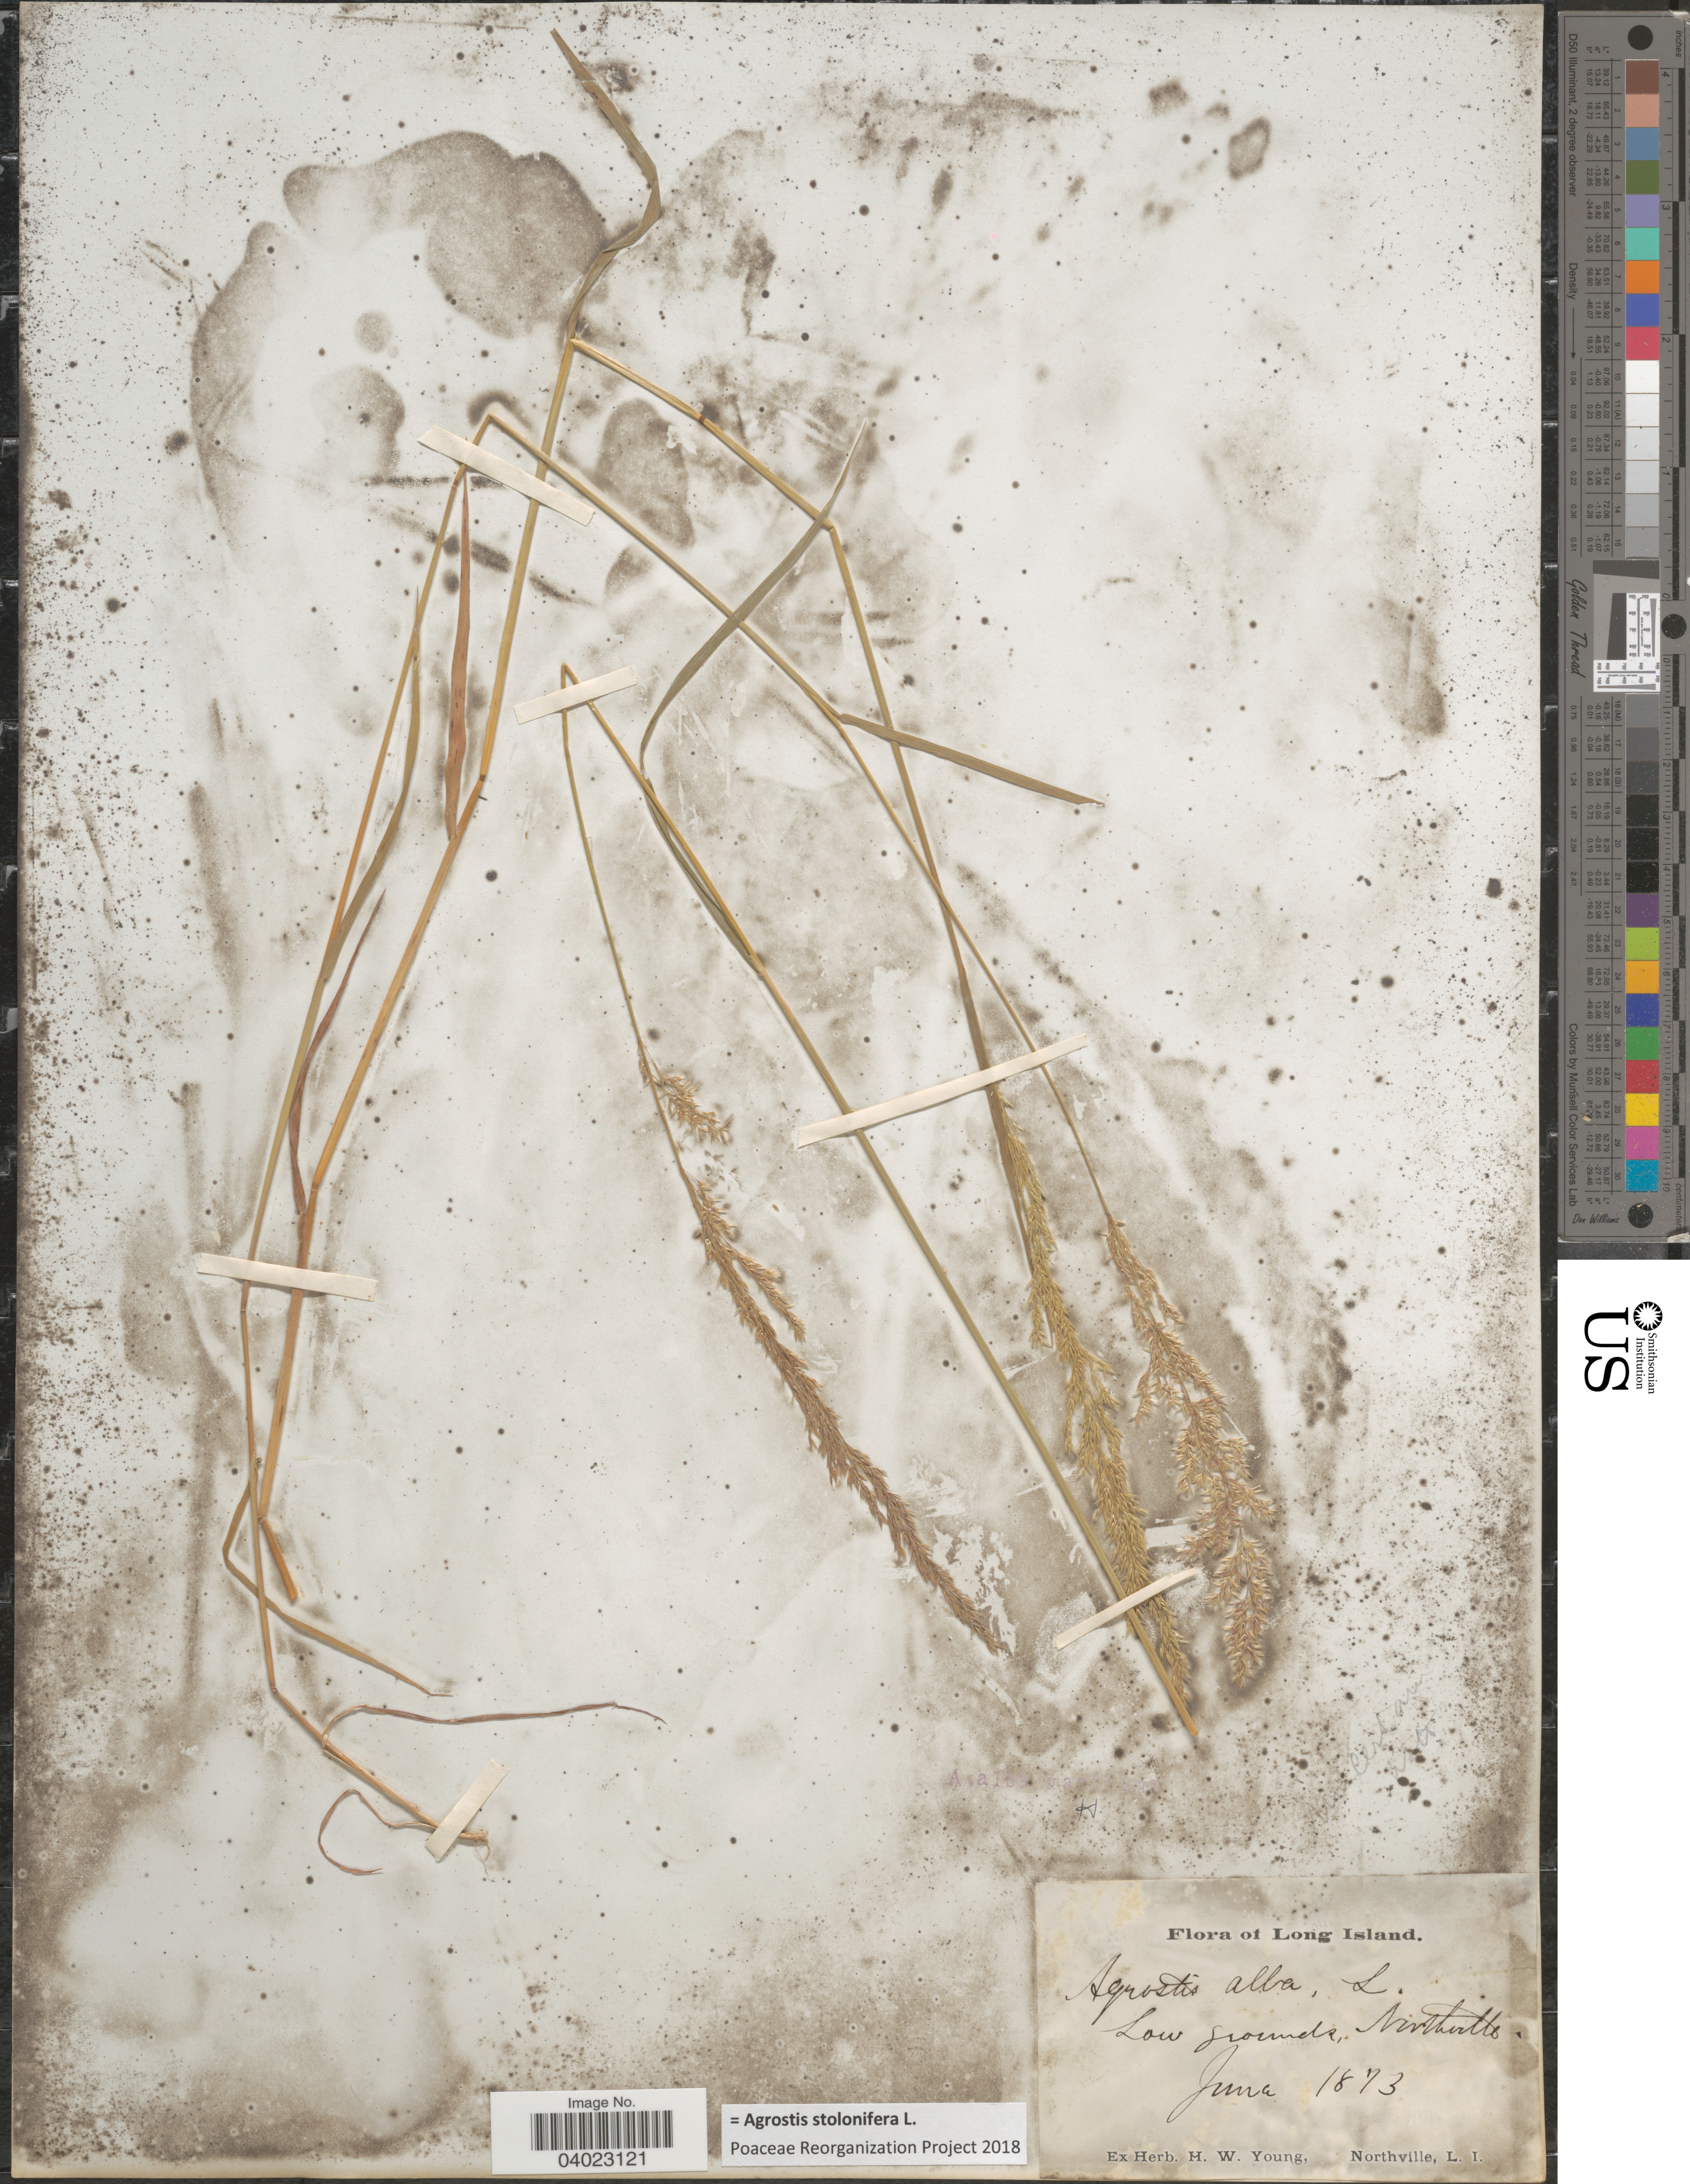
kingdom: Plantae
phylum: Tracheophyta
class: Liliopsida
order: Poales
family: Poaceae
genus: Agrostis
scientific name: Agrostis stolonifera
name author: L.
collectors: ex herb. H.W. Young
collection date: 1873-06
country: United States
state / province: New York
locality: Long Island. Low Grounds, Northville.